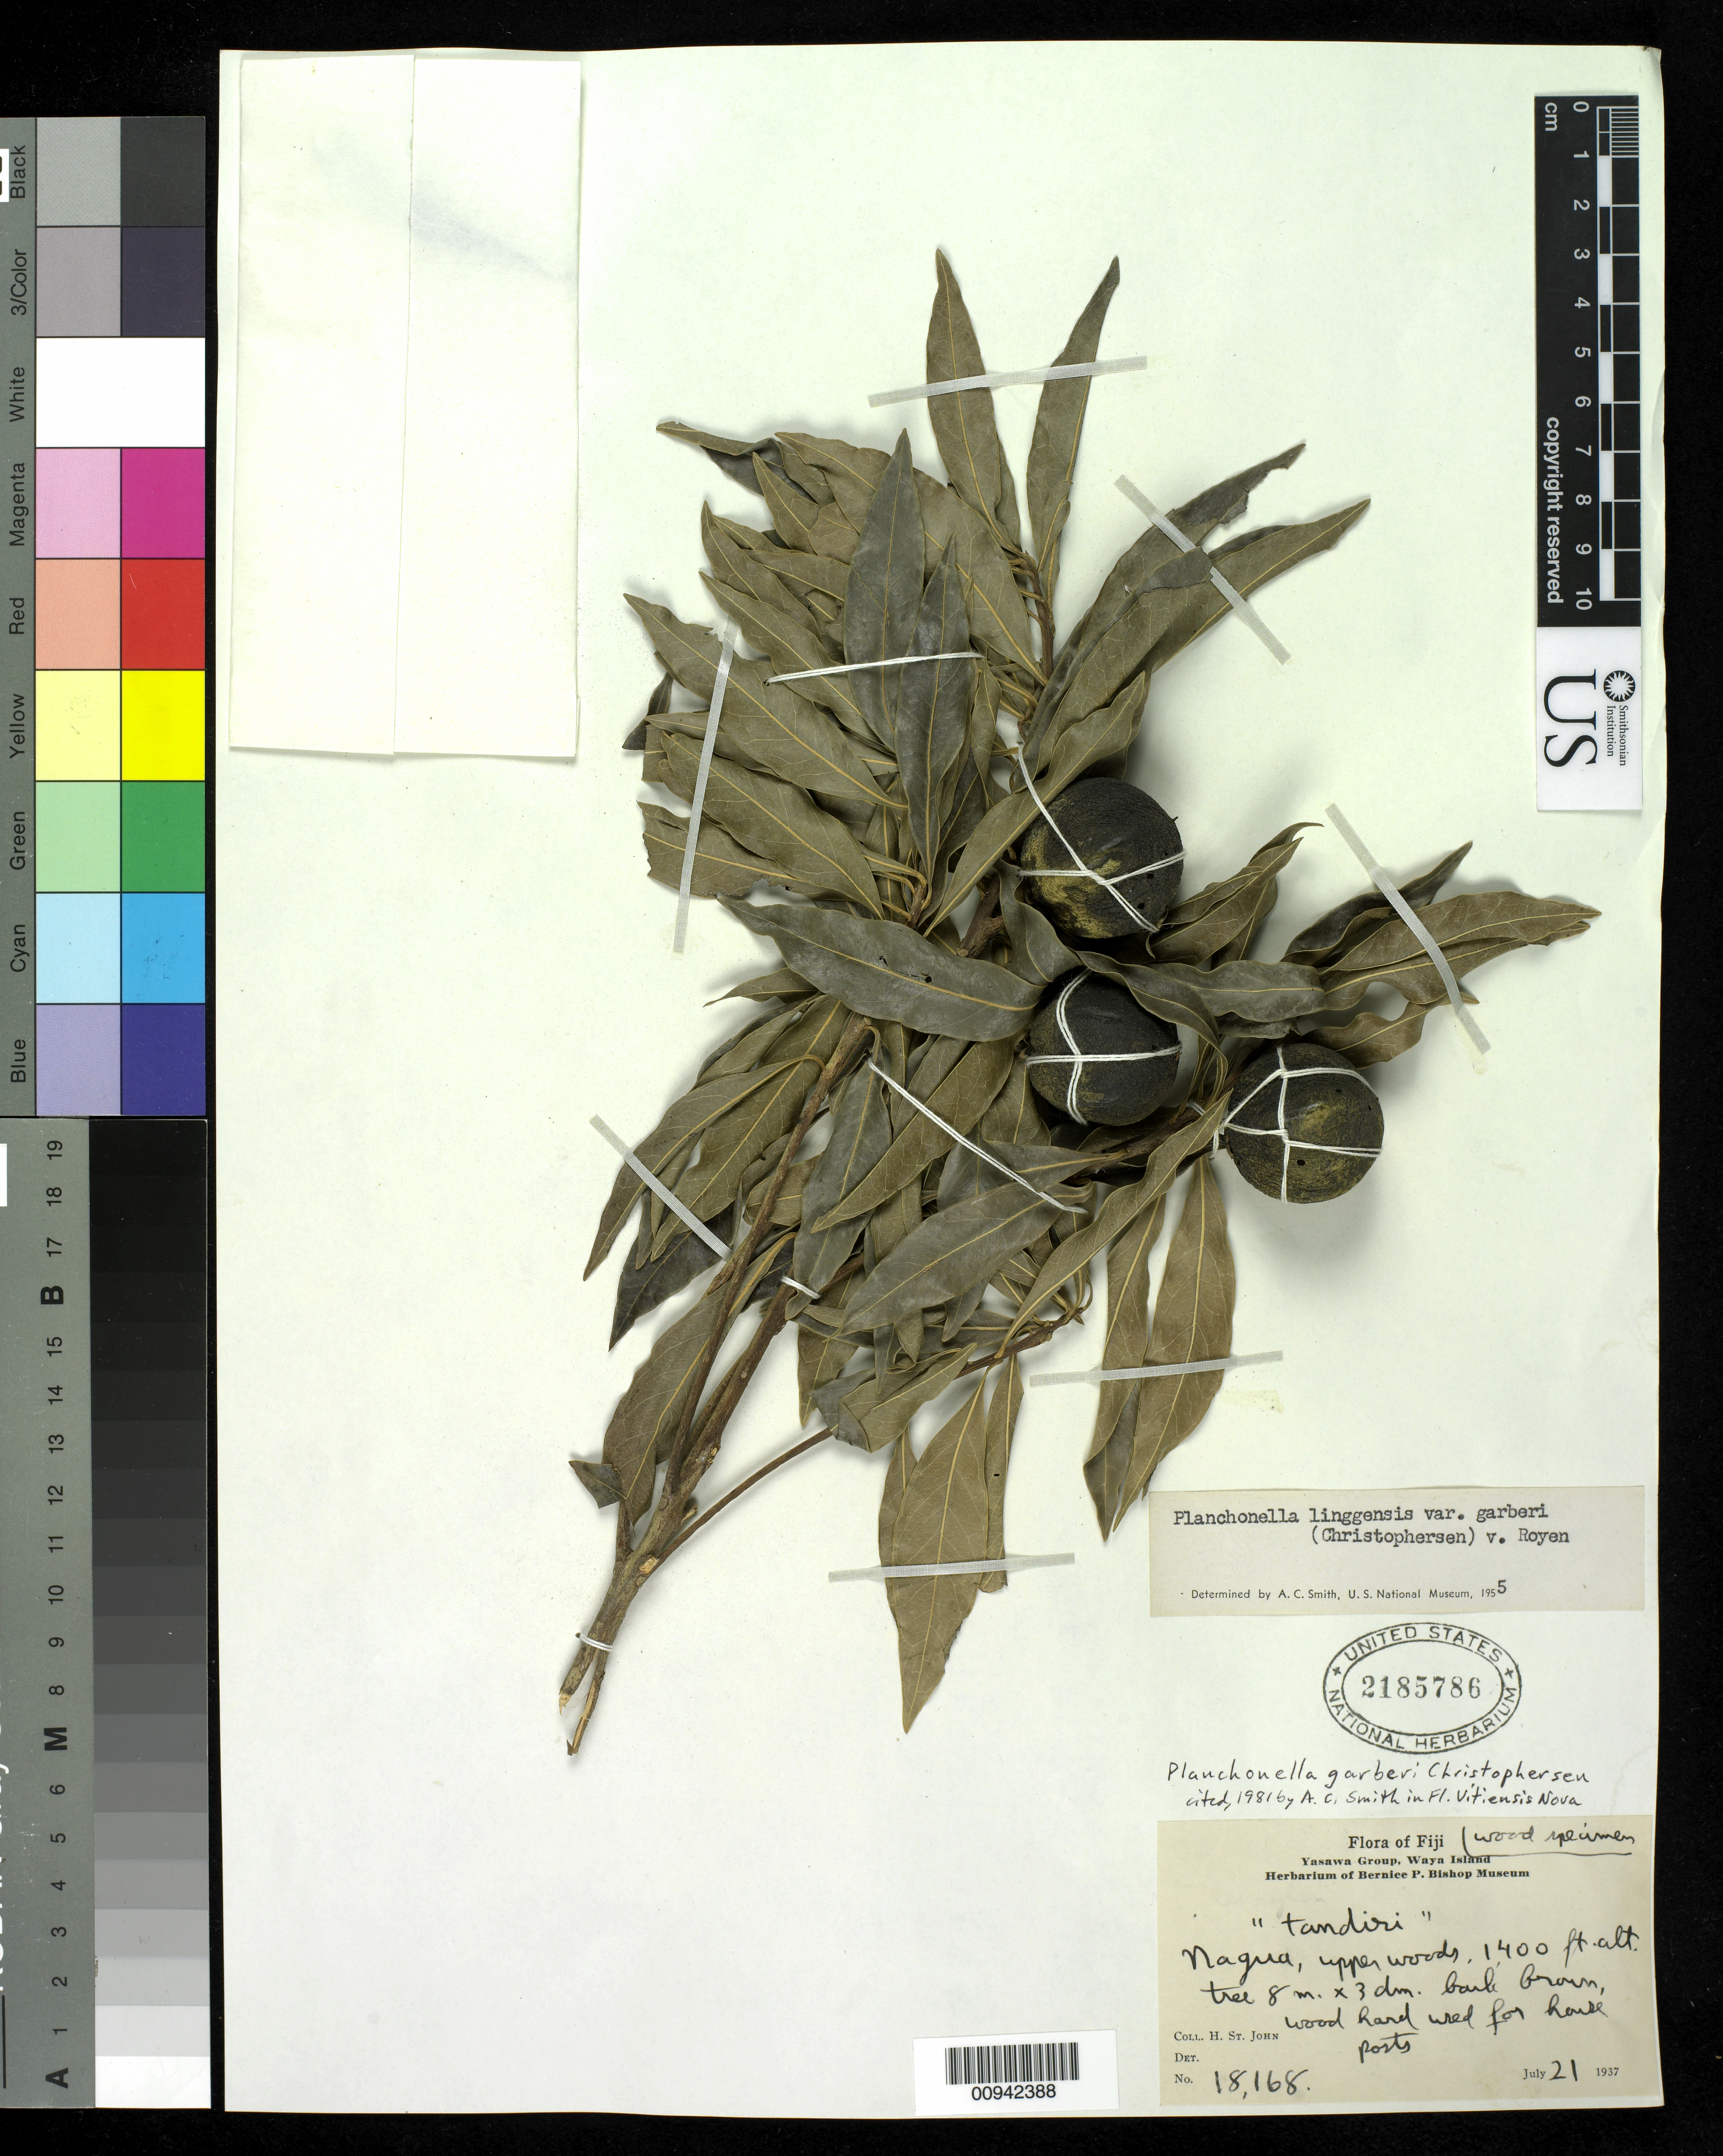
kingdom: Plantae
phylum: Tracheophyta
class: Magnoliopsida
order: Ericales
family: Sapotaceae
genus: Planchonella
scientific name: Planchonella garberi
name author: Christoph.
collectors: H. St. John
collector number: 18168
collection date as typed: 21 Jul 1937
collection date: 1937-07-21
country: Fiji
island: Waya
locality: Nagua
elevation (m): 427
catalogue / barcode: US 2185786